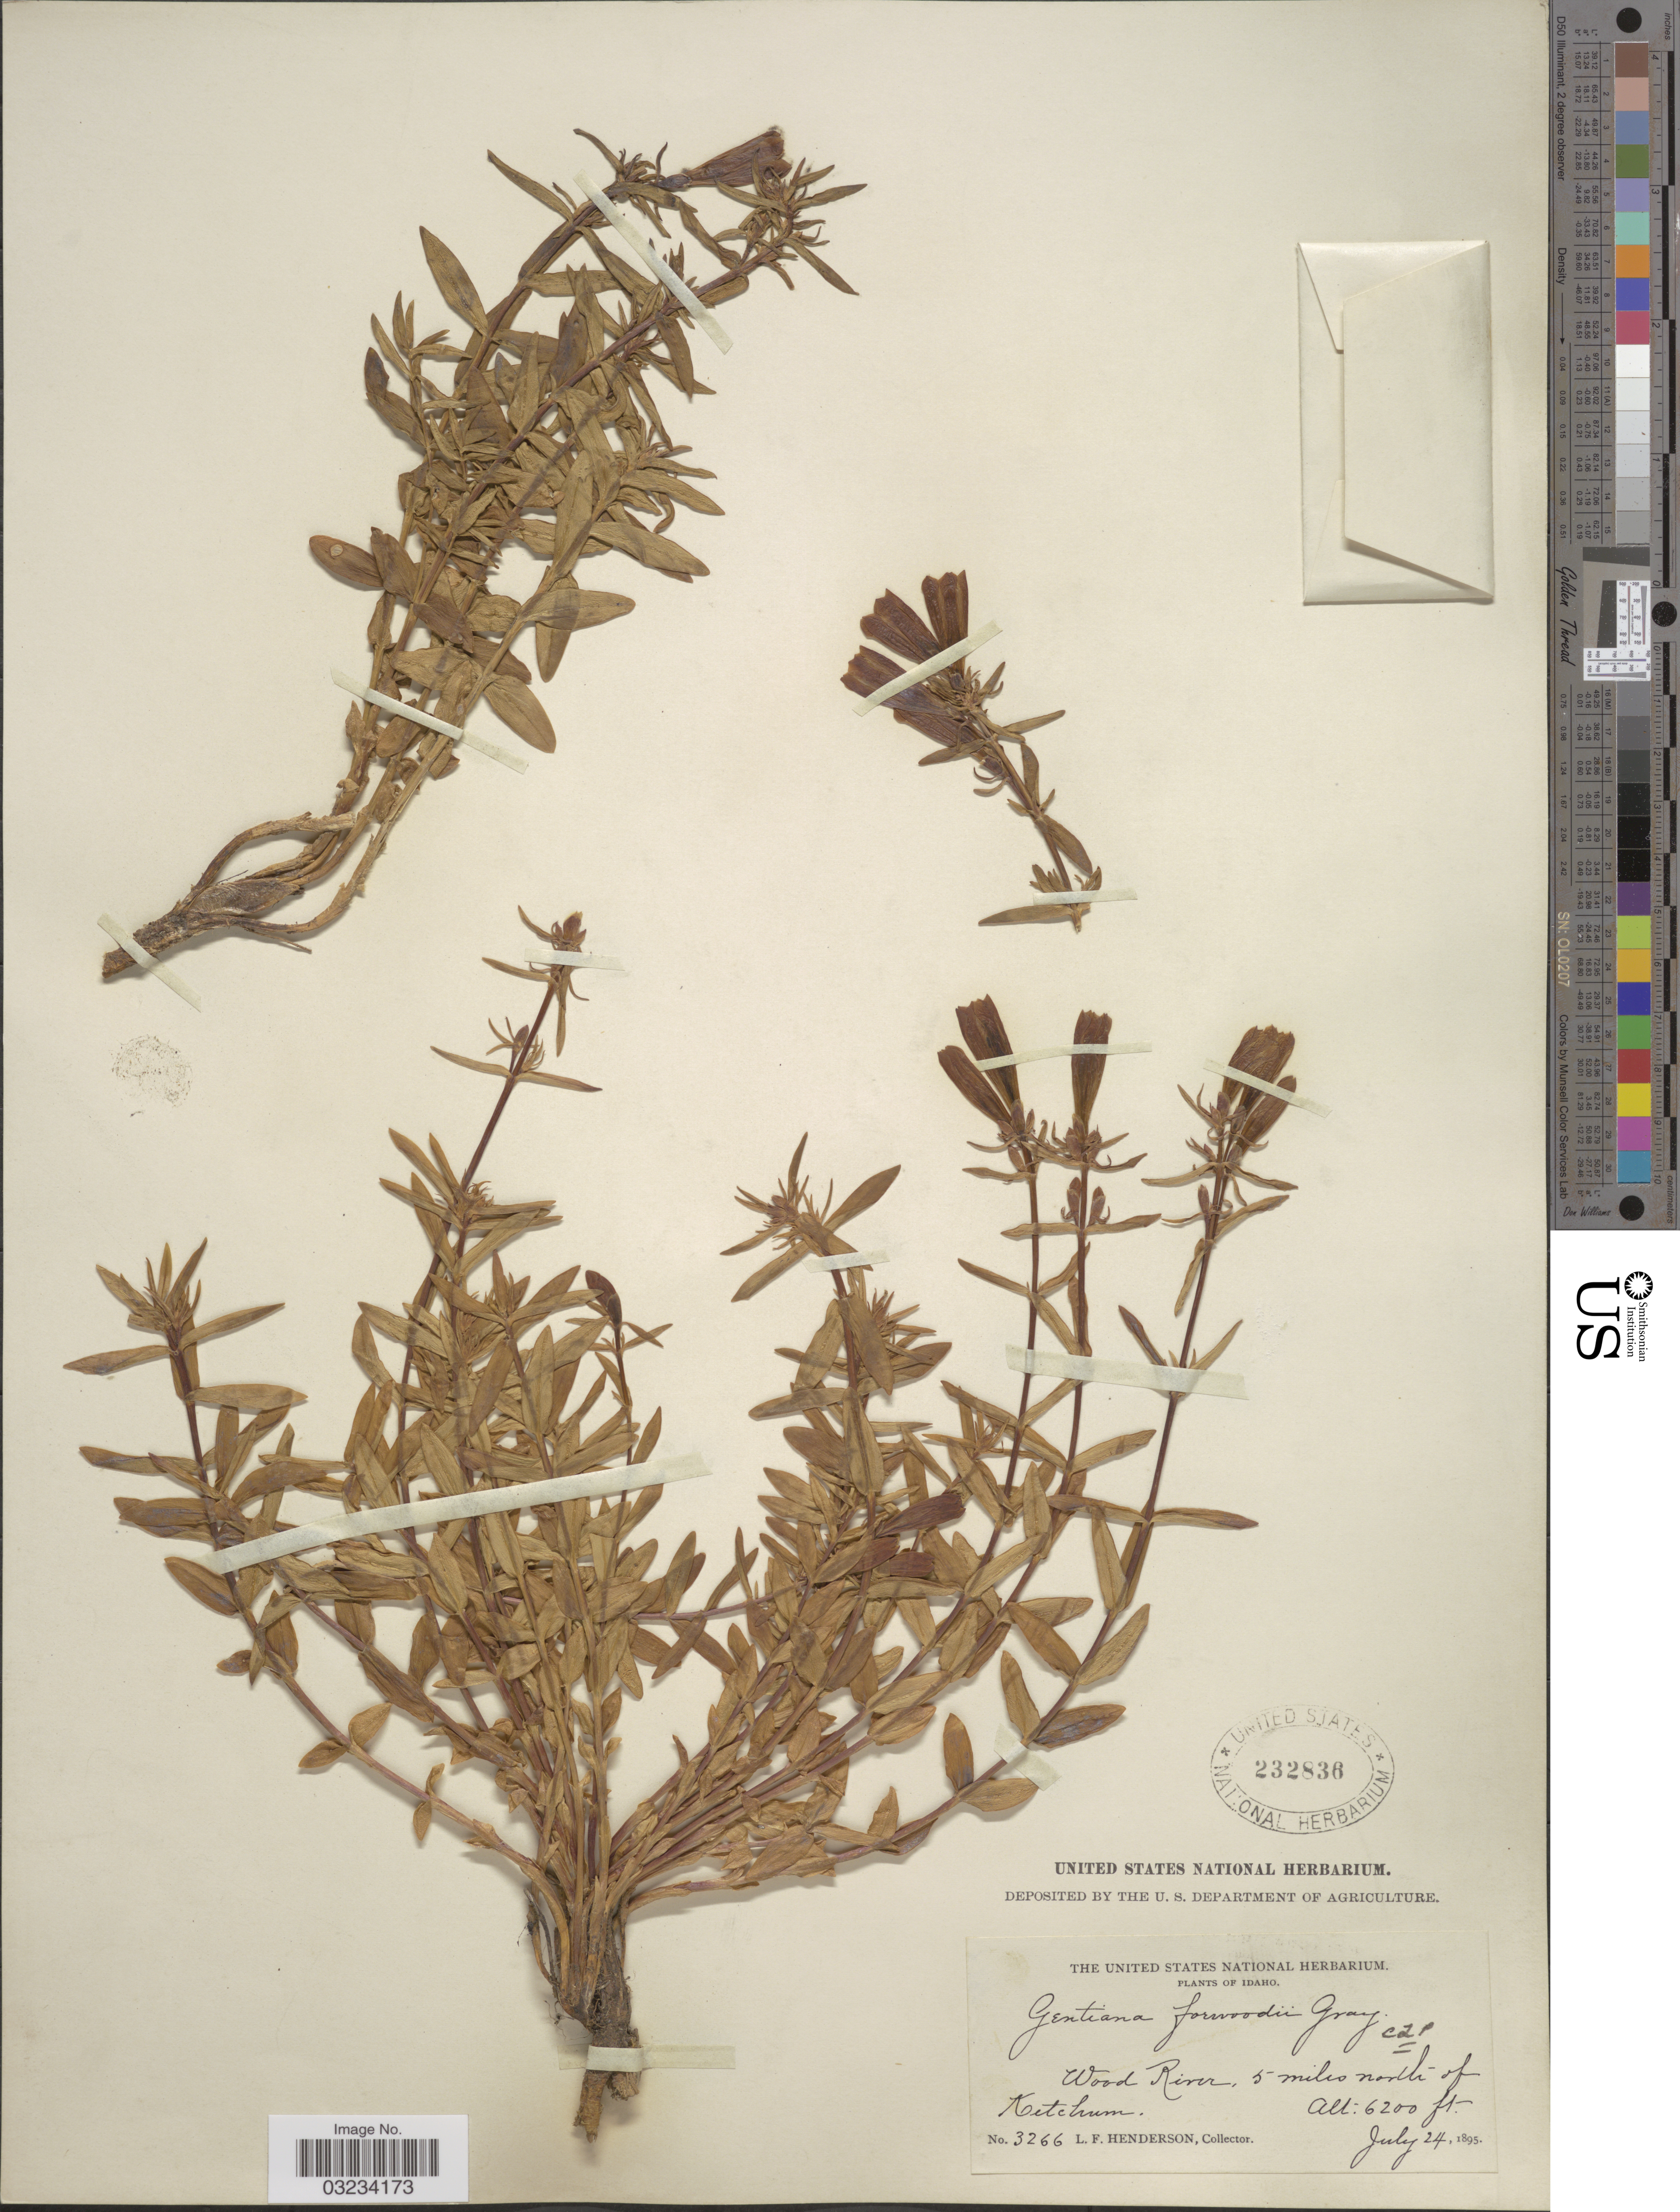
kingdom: Plantae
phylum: Tracheophyta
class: Magnoliopsida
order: Gentianales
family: Gentianaceae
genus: Gentiana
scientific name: Gentiana forwoodii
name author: A. Gray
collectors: L. Henderson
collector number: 3266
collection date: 1895-07-24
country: United States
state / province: Idaho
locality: Wood River, 5 miles north of Ketchum.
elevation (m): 1890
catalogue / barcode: US 232836